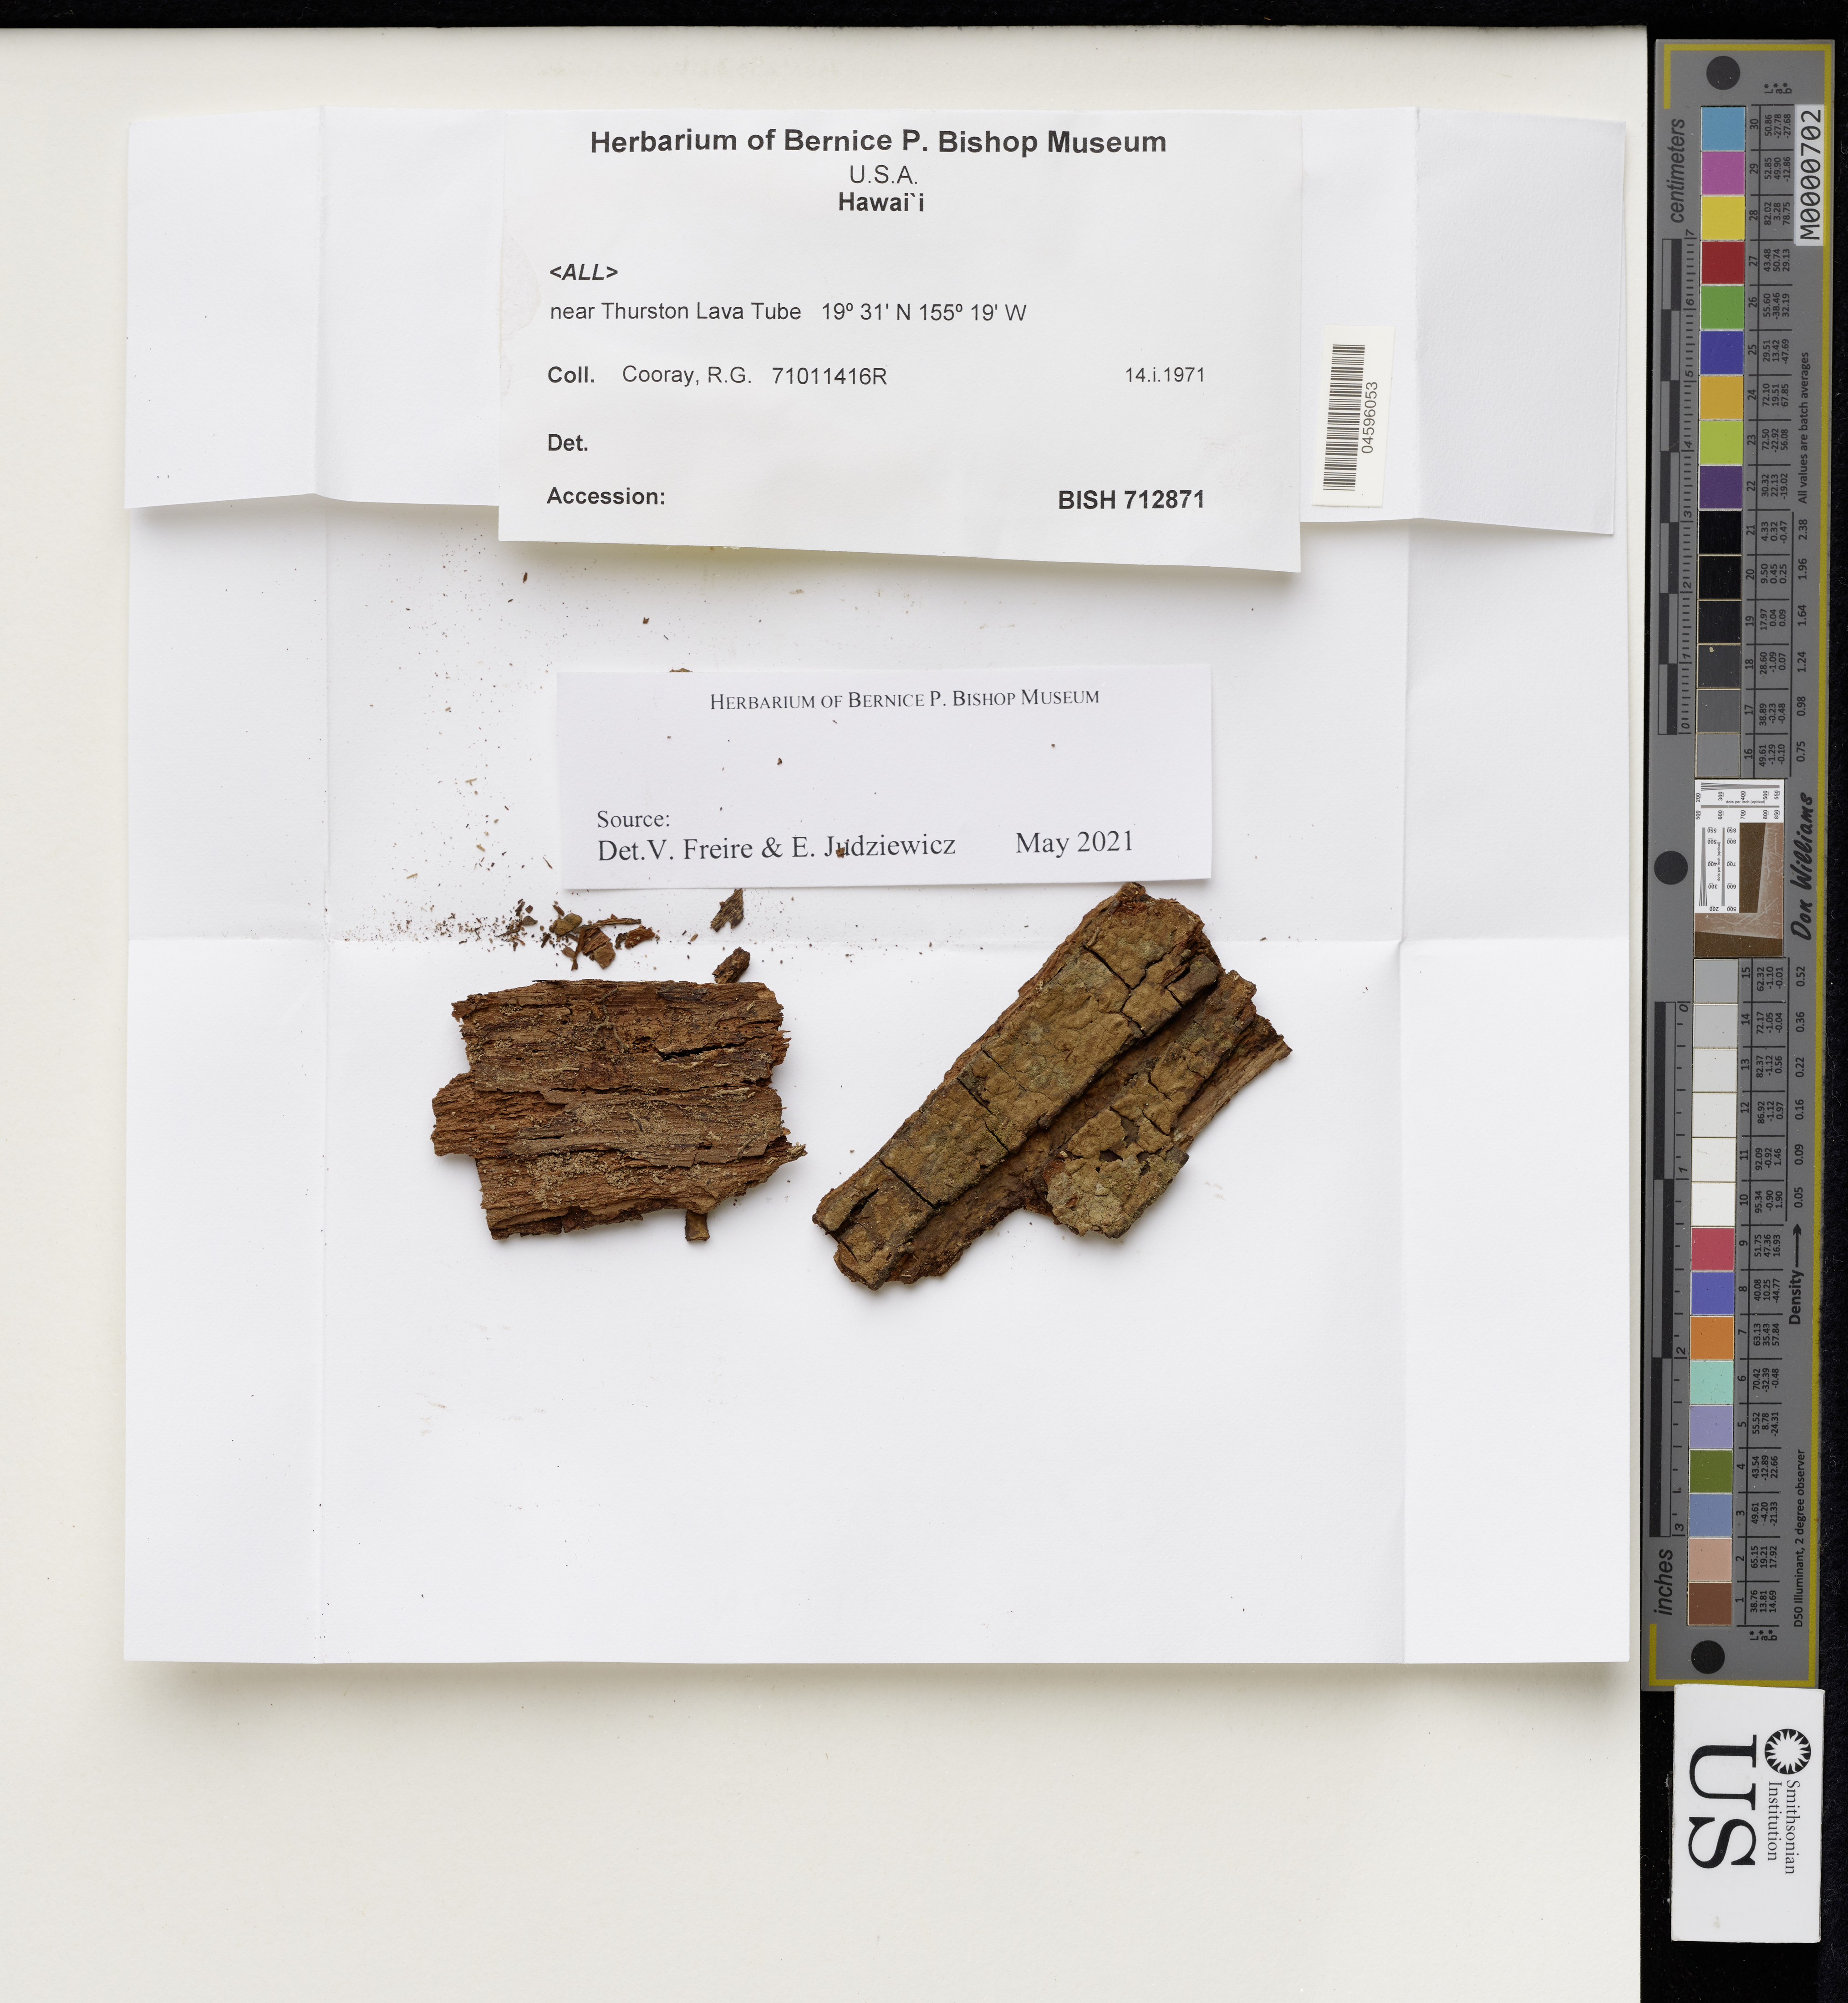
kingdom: Fungi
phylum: Ascomycota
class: Lecanoromycetes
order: Lecanorales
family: Parmeliaceae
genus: Lichen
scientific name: Lichen sp.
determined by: Freire, C. V.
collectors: R. Cooray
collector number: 71011416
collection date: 1971-01-14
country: United States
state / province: Hawaii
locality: Near Thurston Lava Tube.